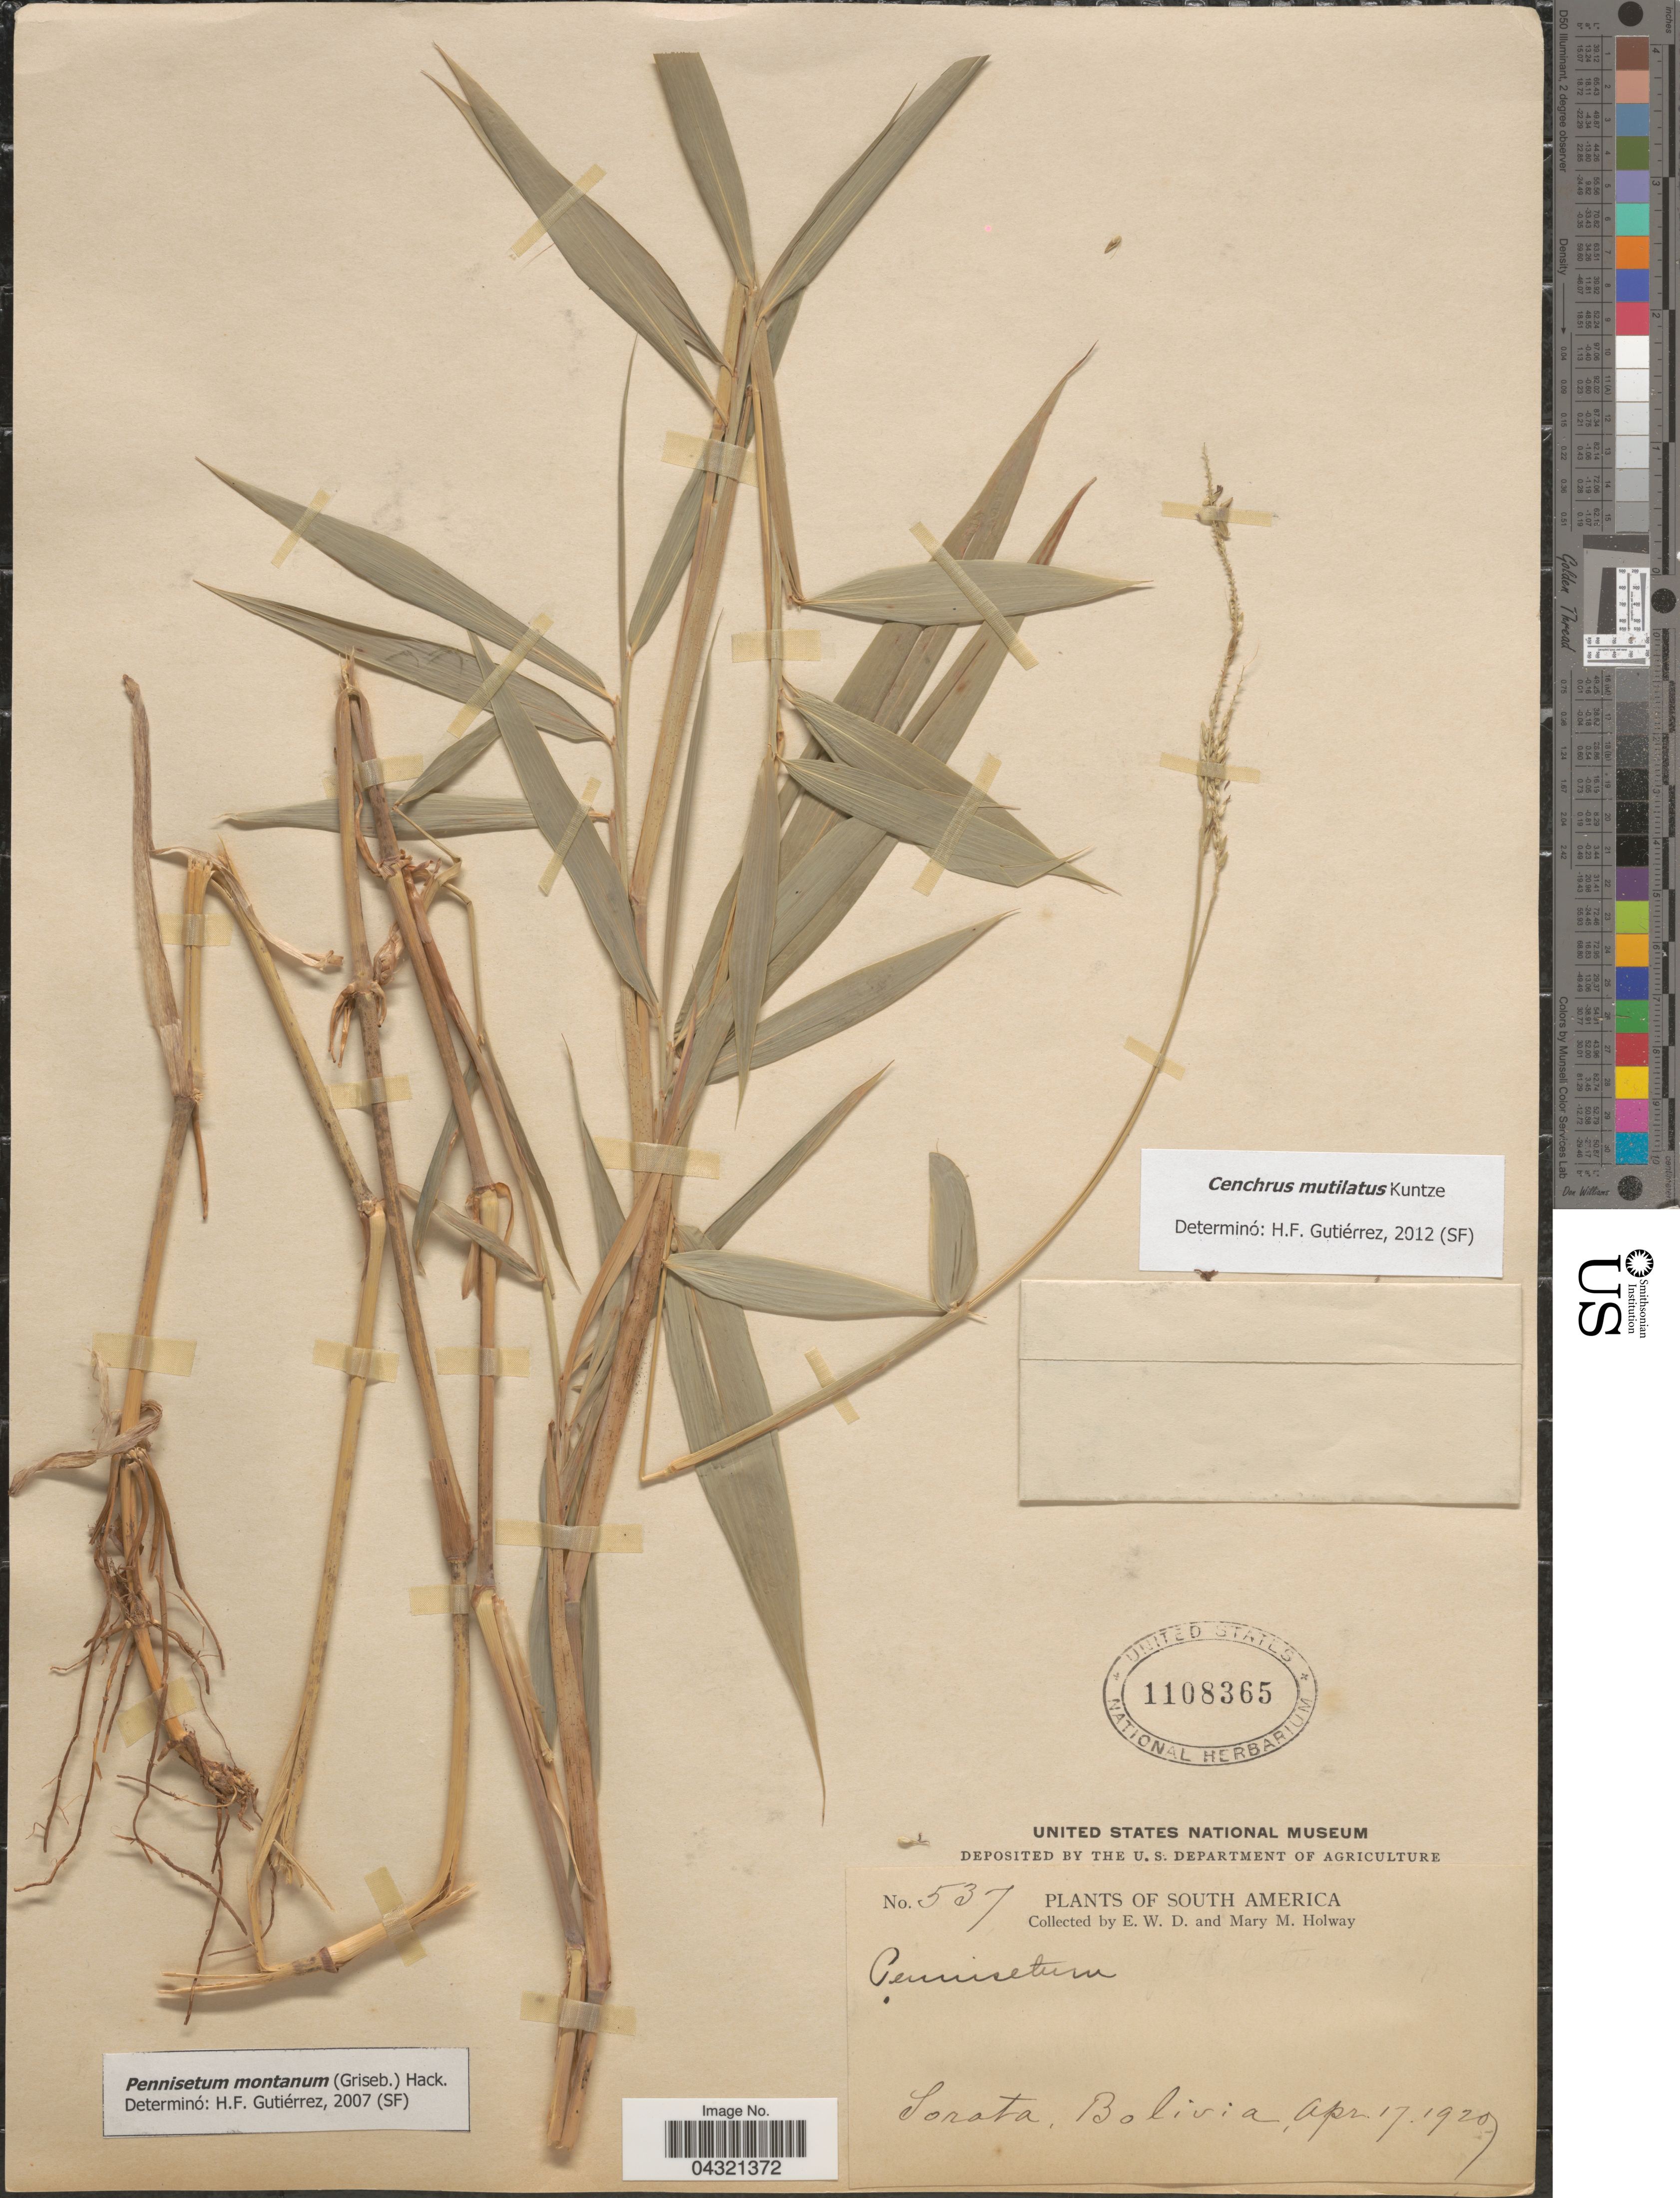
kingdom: Plantae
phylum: Tracheophyta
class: Liliopsida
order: Poales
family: Poaceae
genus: Cenchrus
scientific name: Cenchrus mutilatus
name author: Kuntze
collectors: E. W. D. Holway & M. M. Holway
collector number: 537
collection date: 1920-04-17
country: Bolivia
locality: Sorata.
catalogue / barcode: US 1108365